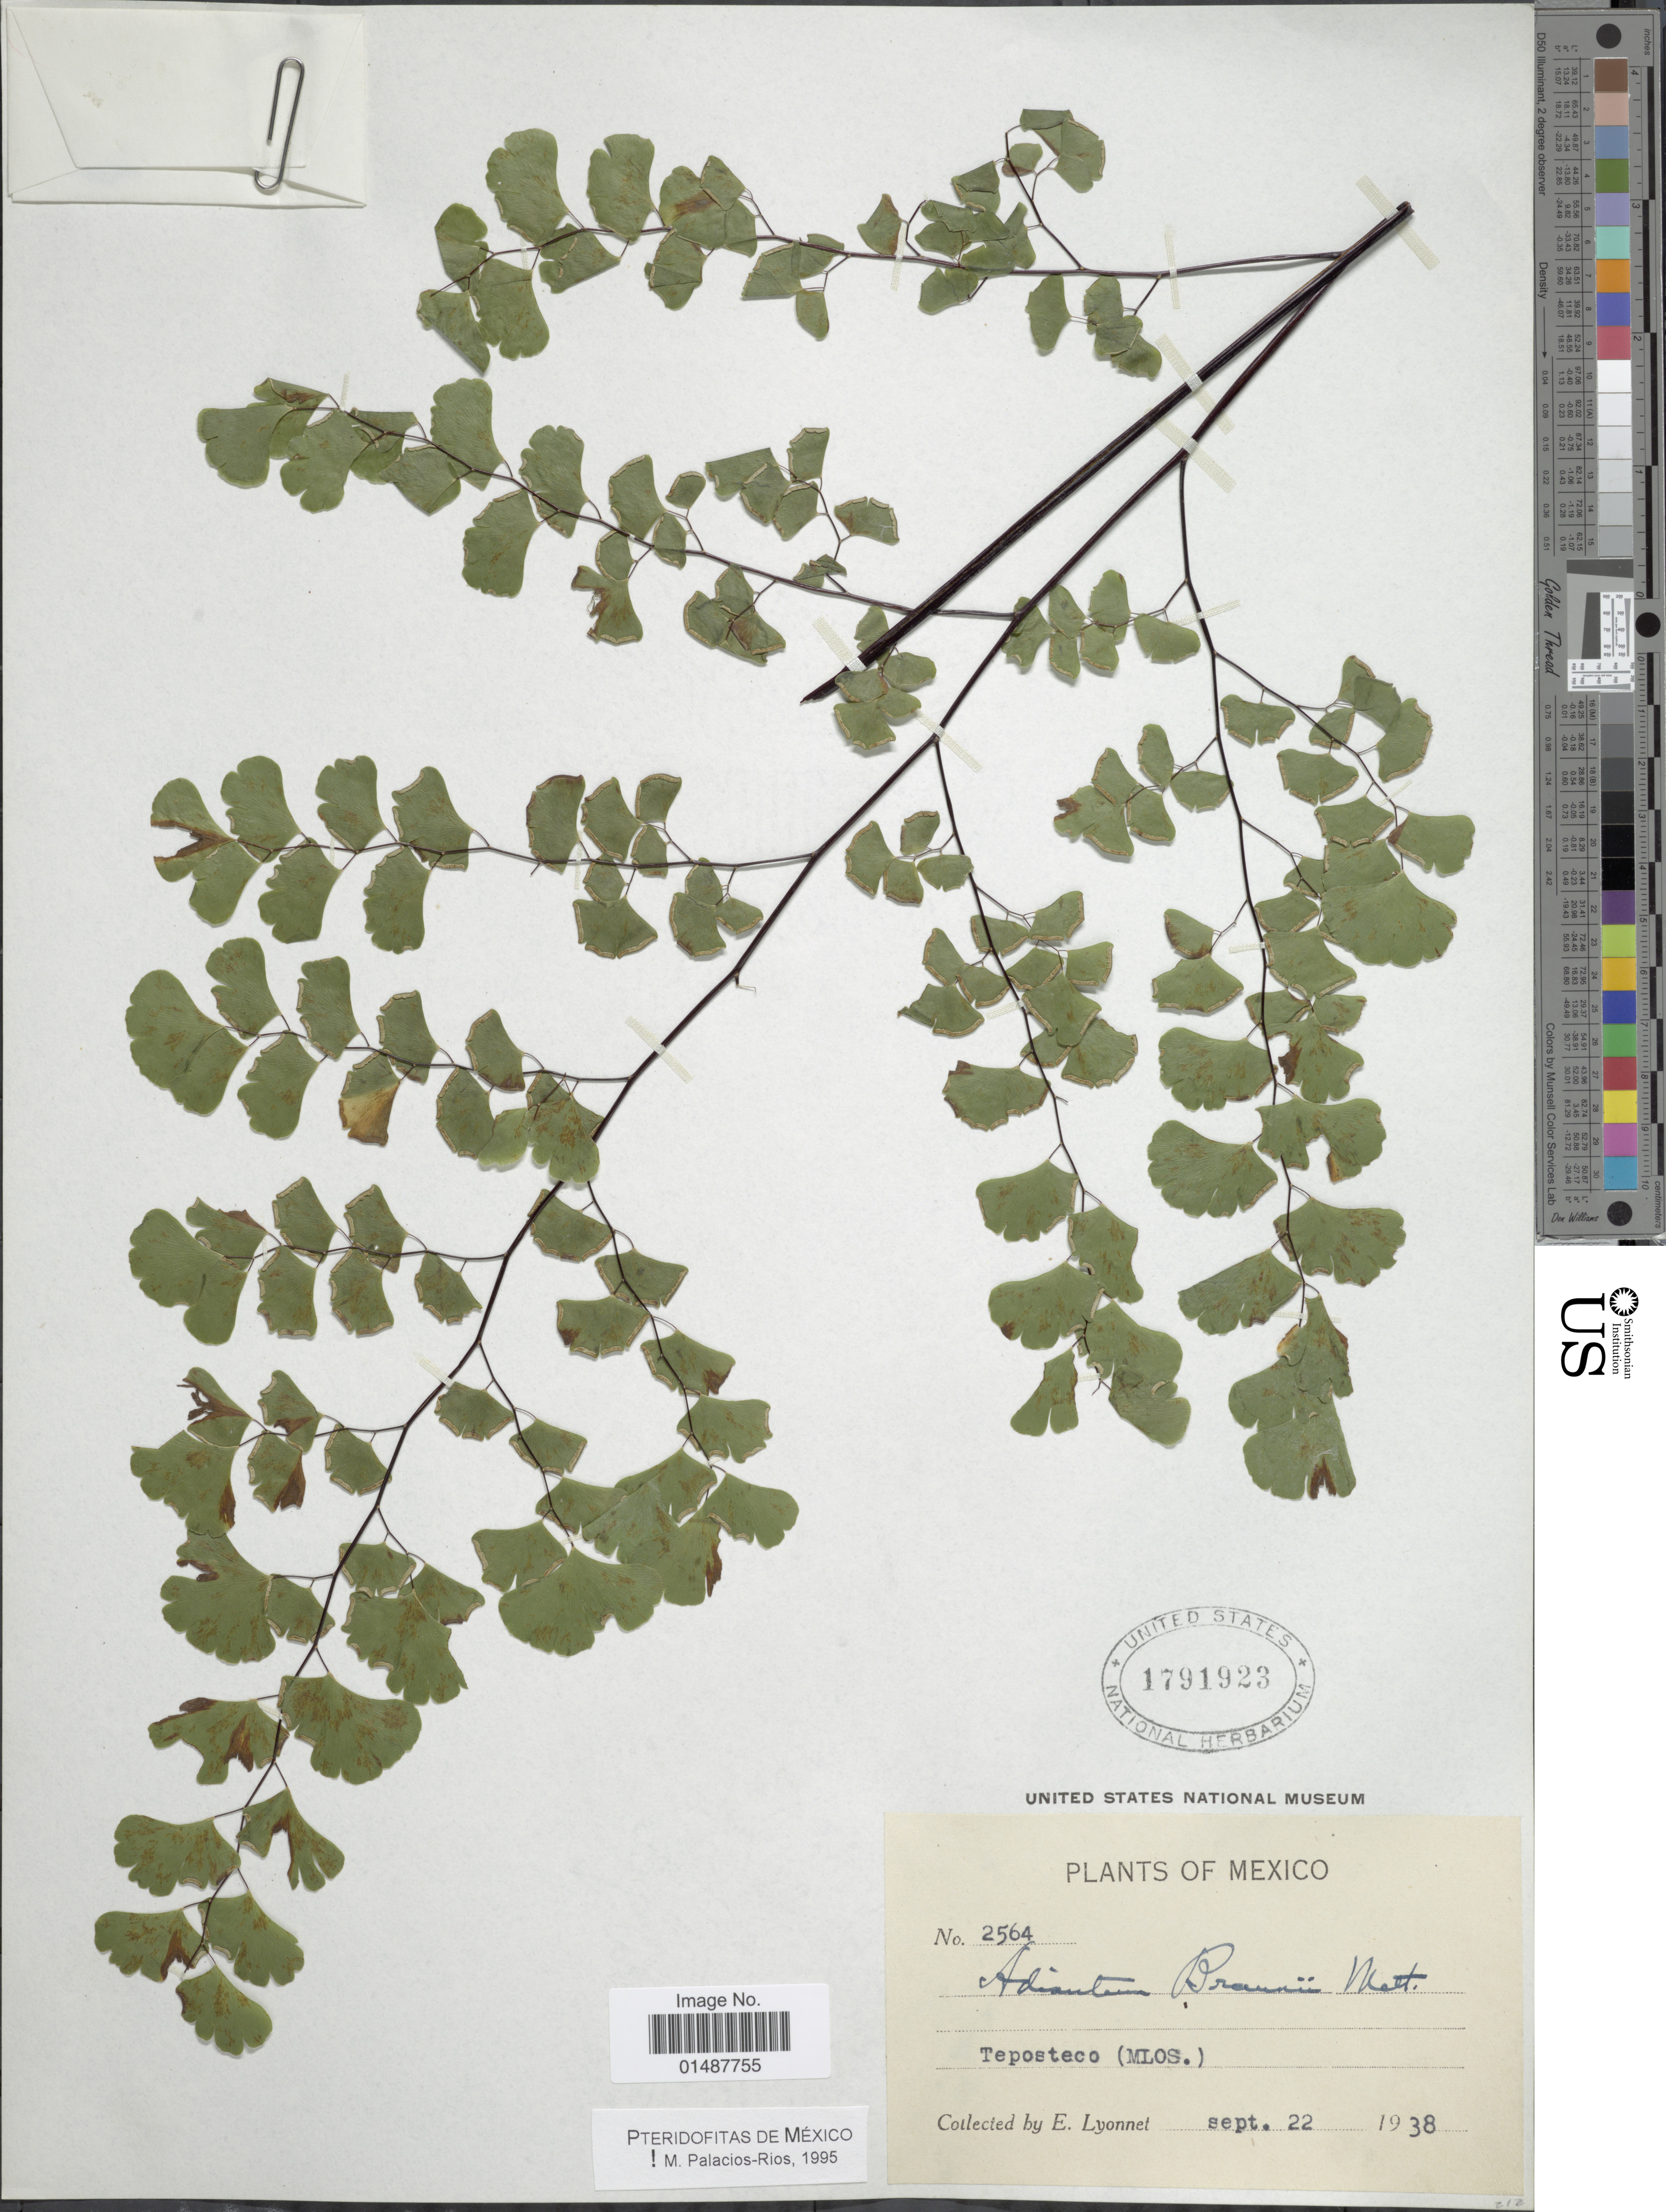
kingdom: Plantae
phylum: Tracheophyta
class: Polypodiopsida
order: Polypodiales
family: Pteridaceae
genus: Adiantum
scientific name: Adiantum braunii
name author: Mett. ex Kuhn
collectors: E. Lyonnet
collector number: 2564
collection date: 1938-09-22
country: Mexico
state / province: Morelos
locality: Teposteco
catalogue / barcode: US 1791923